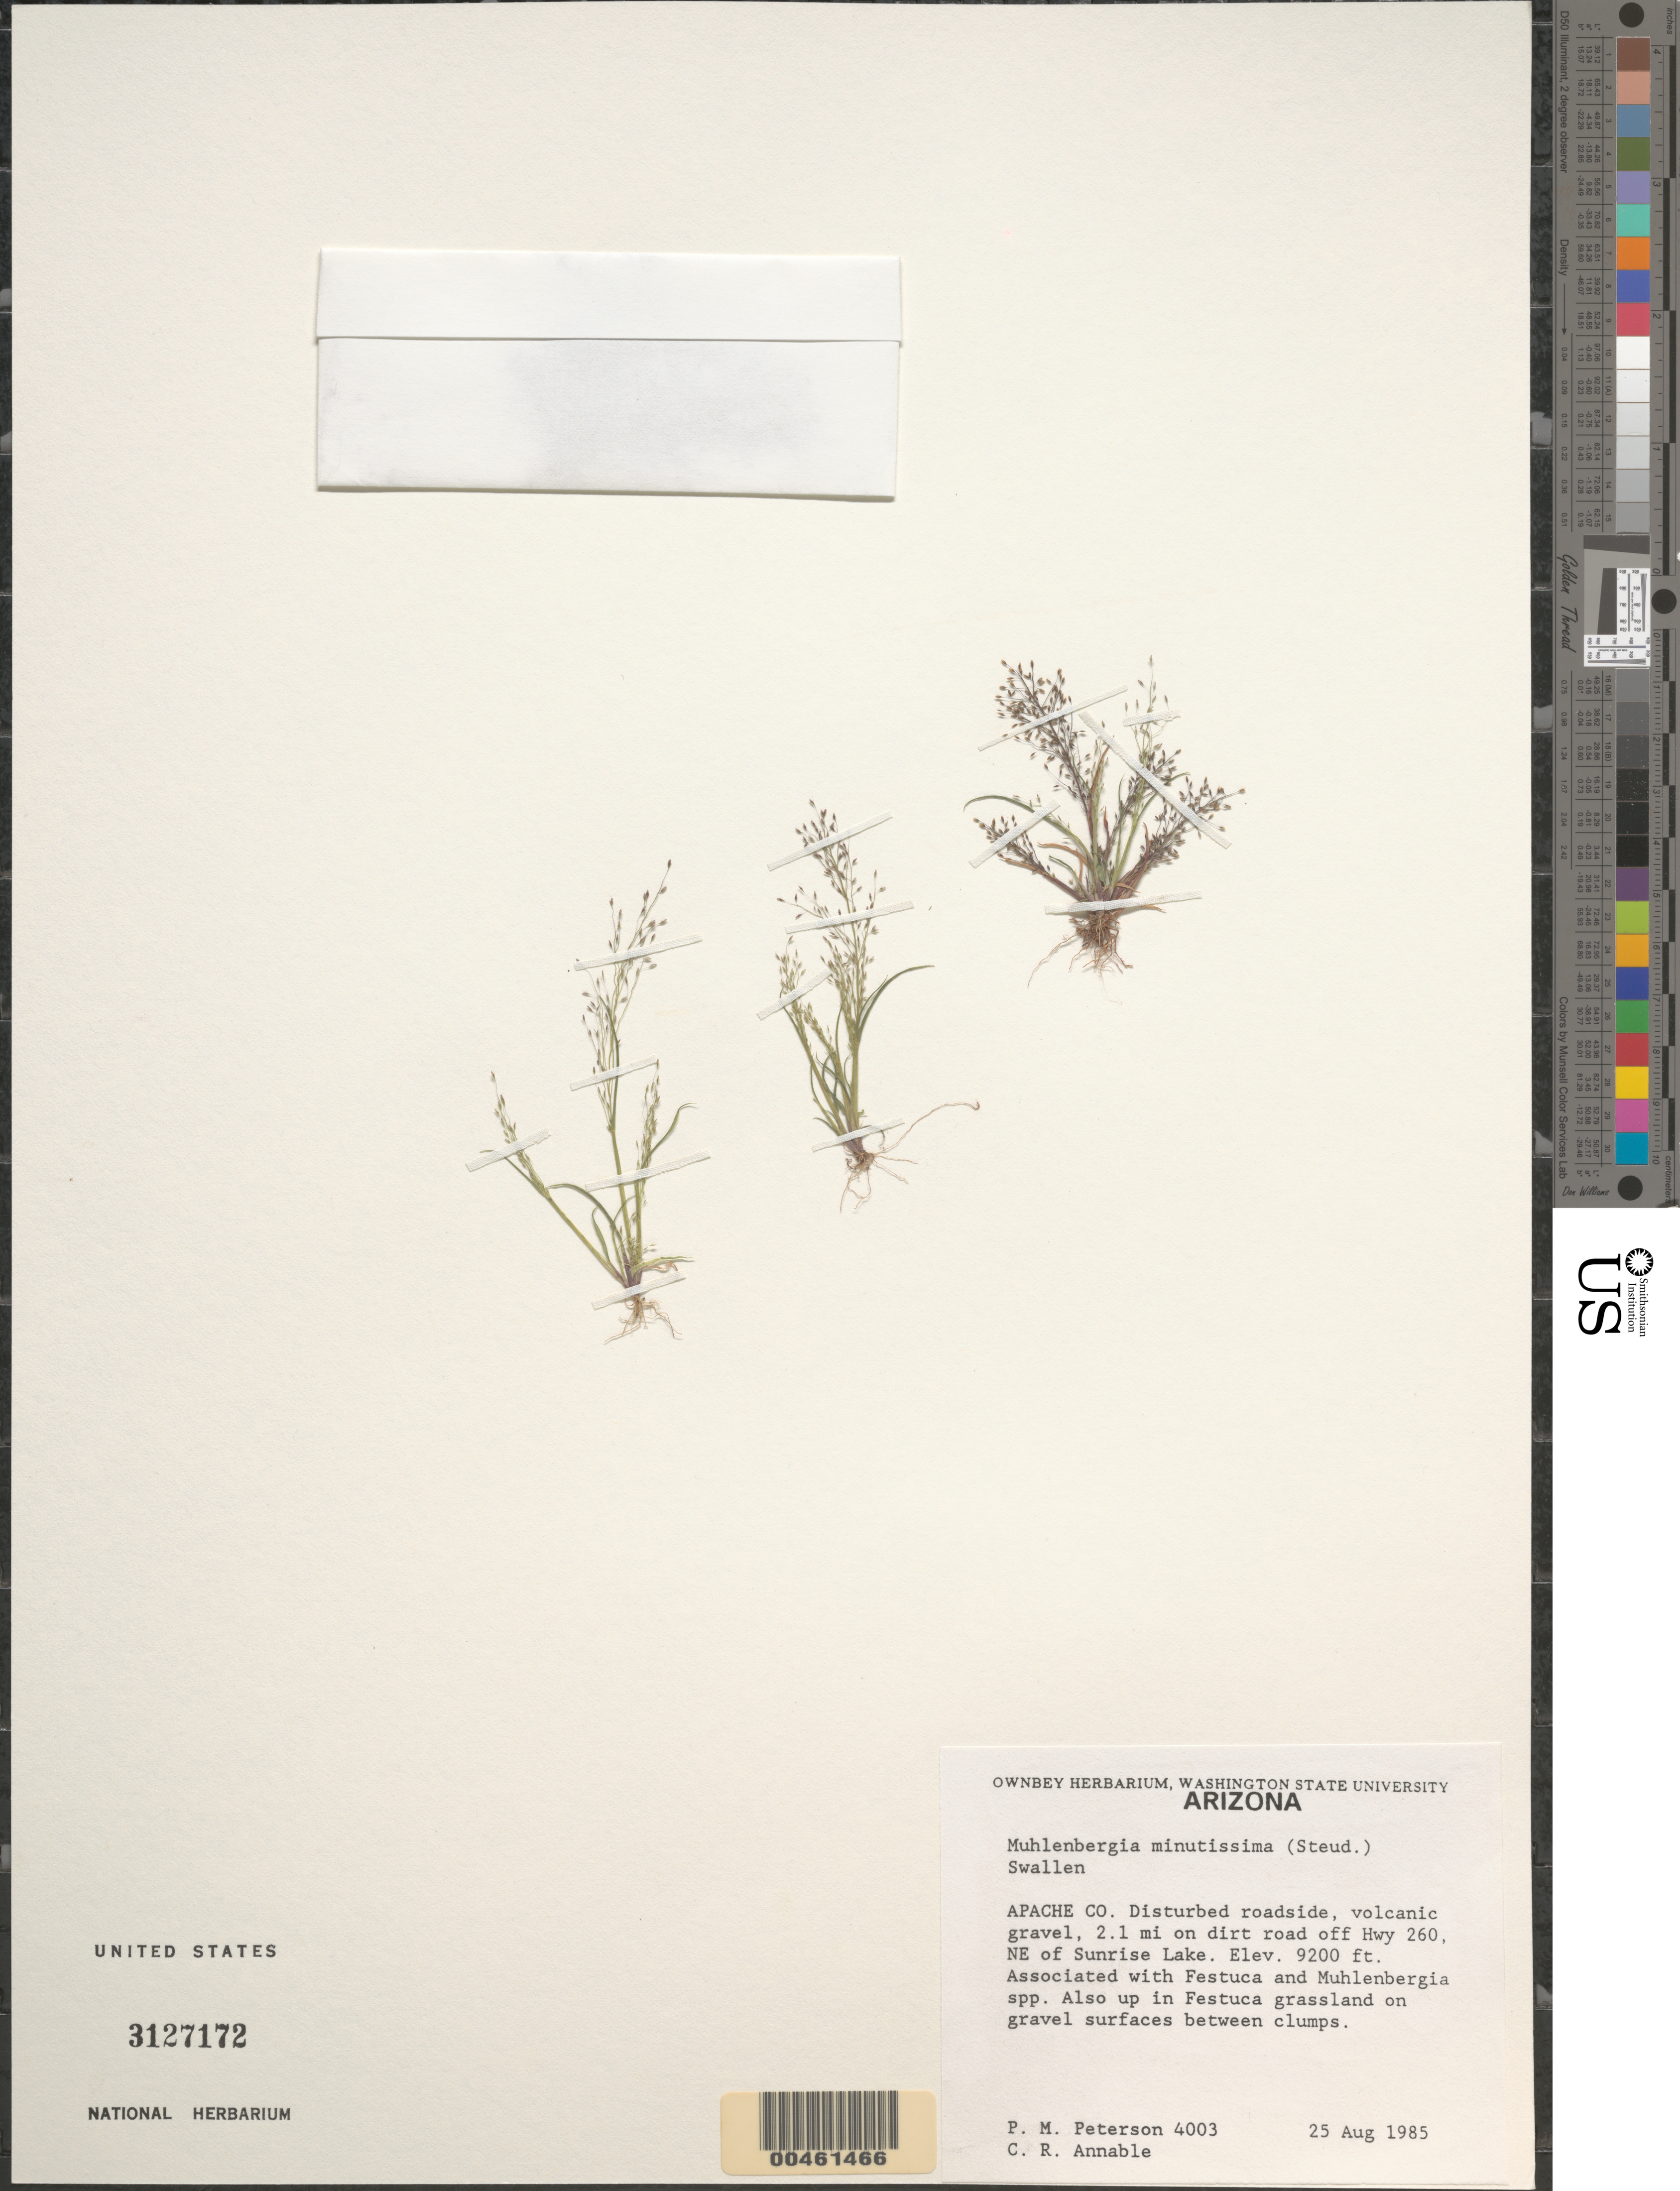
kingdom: Plantae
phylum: Tracheophyta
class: Liliopsida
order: Poales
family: Poaceae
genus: Muhlenbergia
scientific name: Muhlenbergia minutissima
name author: (Steud.) Swallen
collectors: P. M. Peterson & C. R. Annable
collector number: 4003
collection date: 1985-08-25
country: United States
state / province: Arizona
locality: Apache Co. Disturbed roadside, volcanic gravel, 2.1 mi on dirt road off Hwy 260, NE of Sunrise Lake.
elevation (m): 2804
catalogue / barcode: US 3127172